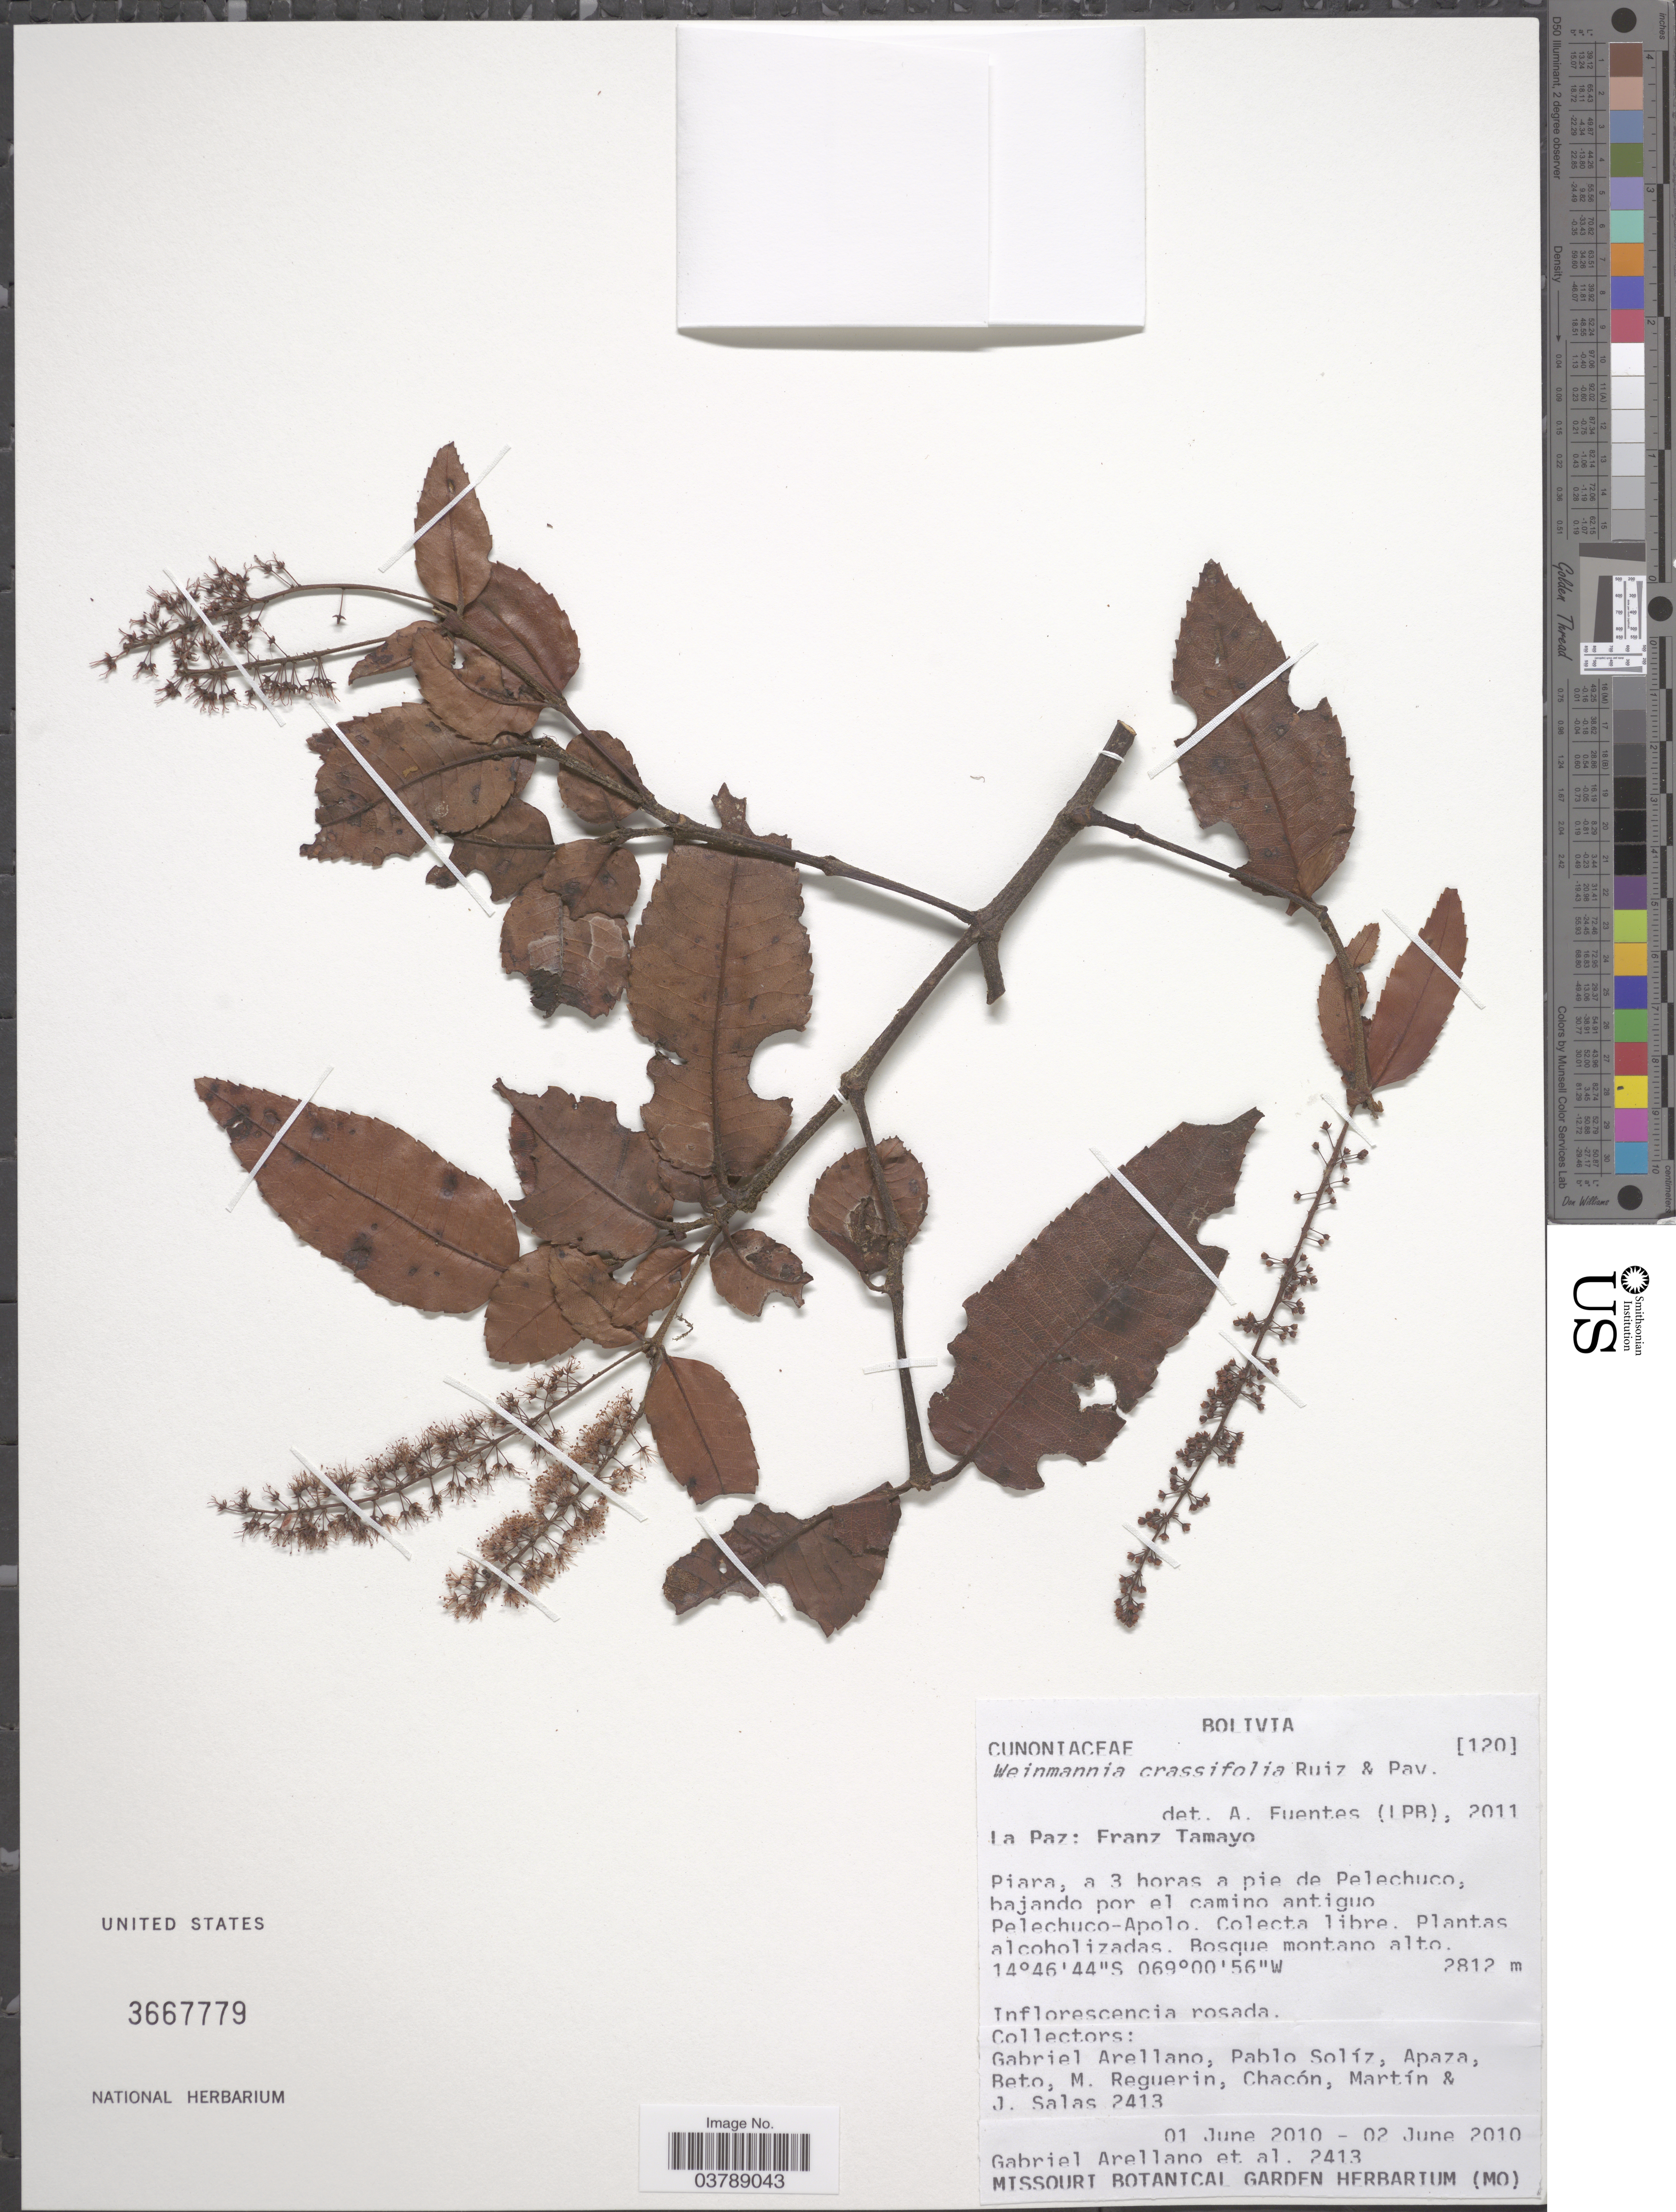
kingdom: Plantae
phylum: Tracheophyta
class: Magnoliopsida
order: Oxalidales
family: Cunoniaceae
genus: Weinmannia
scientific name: Weinmannia crassifolia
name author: Ruiz & Pav.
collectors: G. Arellano, P. Soliz, Apaza, Beto & et al.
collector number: https://www.wmata.com/schedules/timetables/index.cfm#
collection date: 2010-06-01/2010-06-02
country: Bolivia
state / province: La Paz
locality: Franz Tamayo. Piara, a 3 horas a pie de Pelechuco, bajando por el camino antiguo Pelechuco-Apolo.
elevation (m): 2812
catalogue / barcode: US 3667779